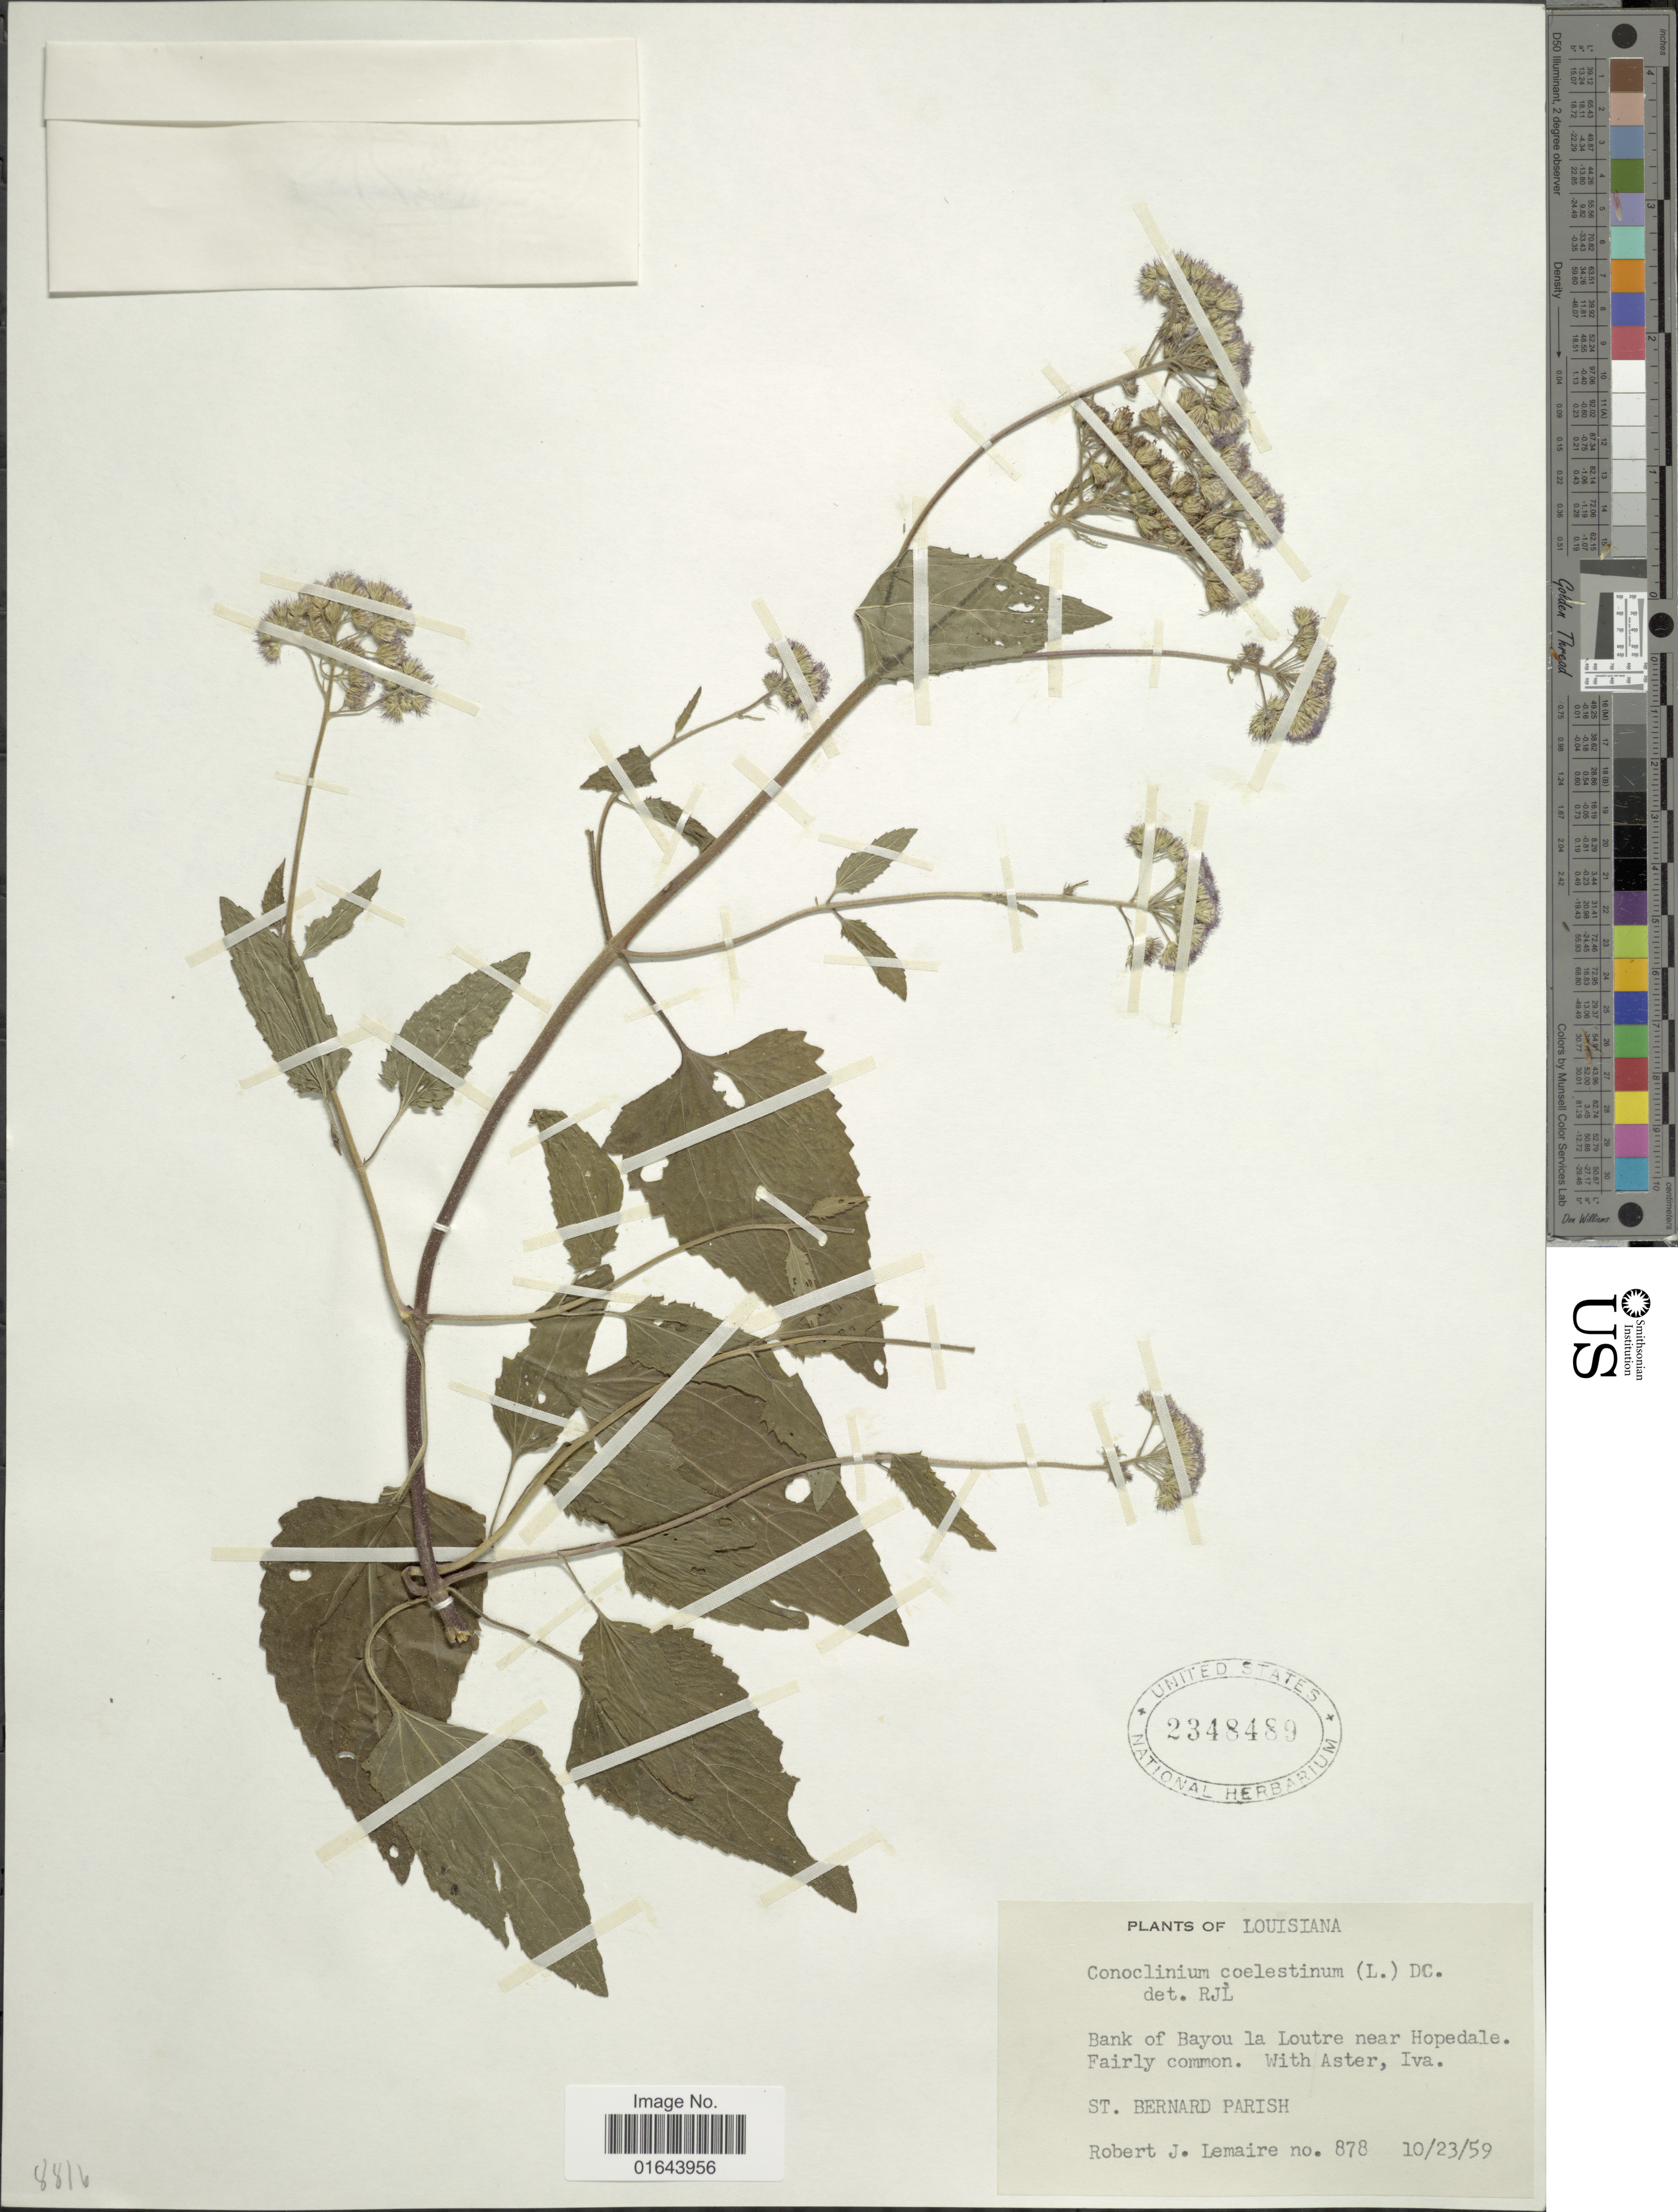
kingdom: Plantae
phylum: Tracheophyta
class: Magnoliopsida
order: Asterales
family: Asteraceae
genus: Conoclinium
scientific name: Conoclinium coelestinum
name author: (L.) DC.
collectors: R. J. Lemaire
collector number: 878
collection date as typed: Transcribed d/m/y: 23/10/59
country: United States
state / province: Louisiana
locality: Bank of Bayou la Loutre near Hopedale. With Aster, Iva. St. Bernard Parish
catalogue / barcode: US 2348489